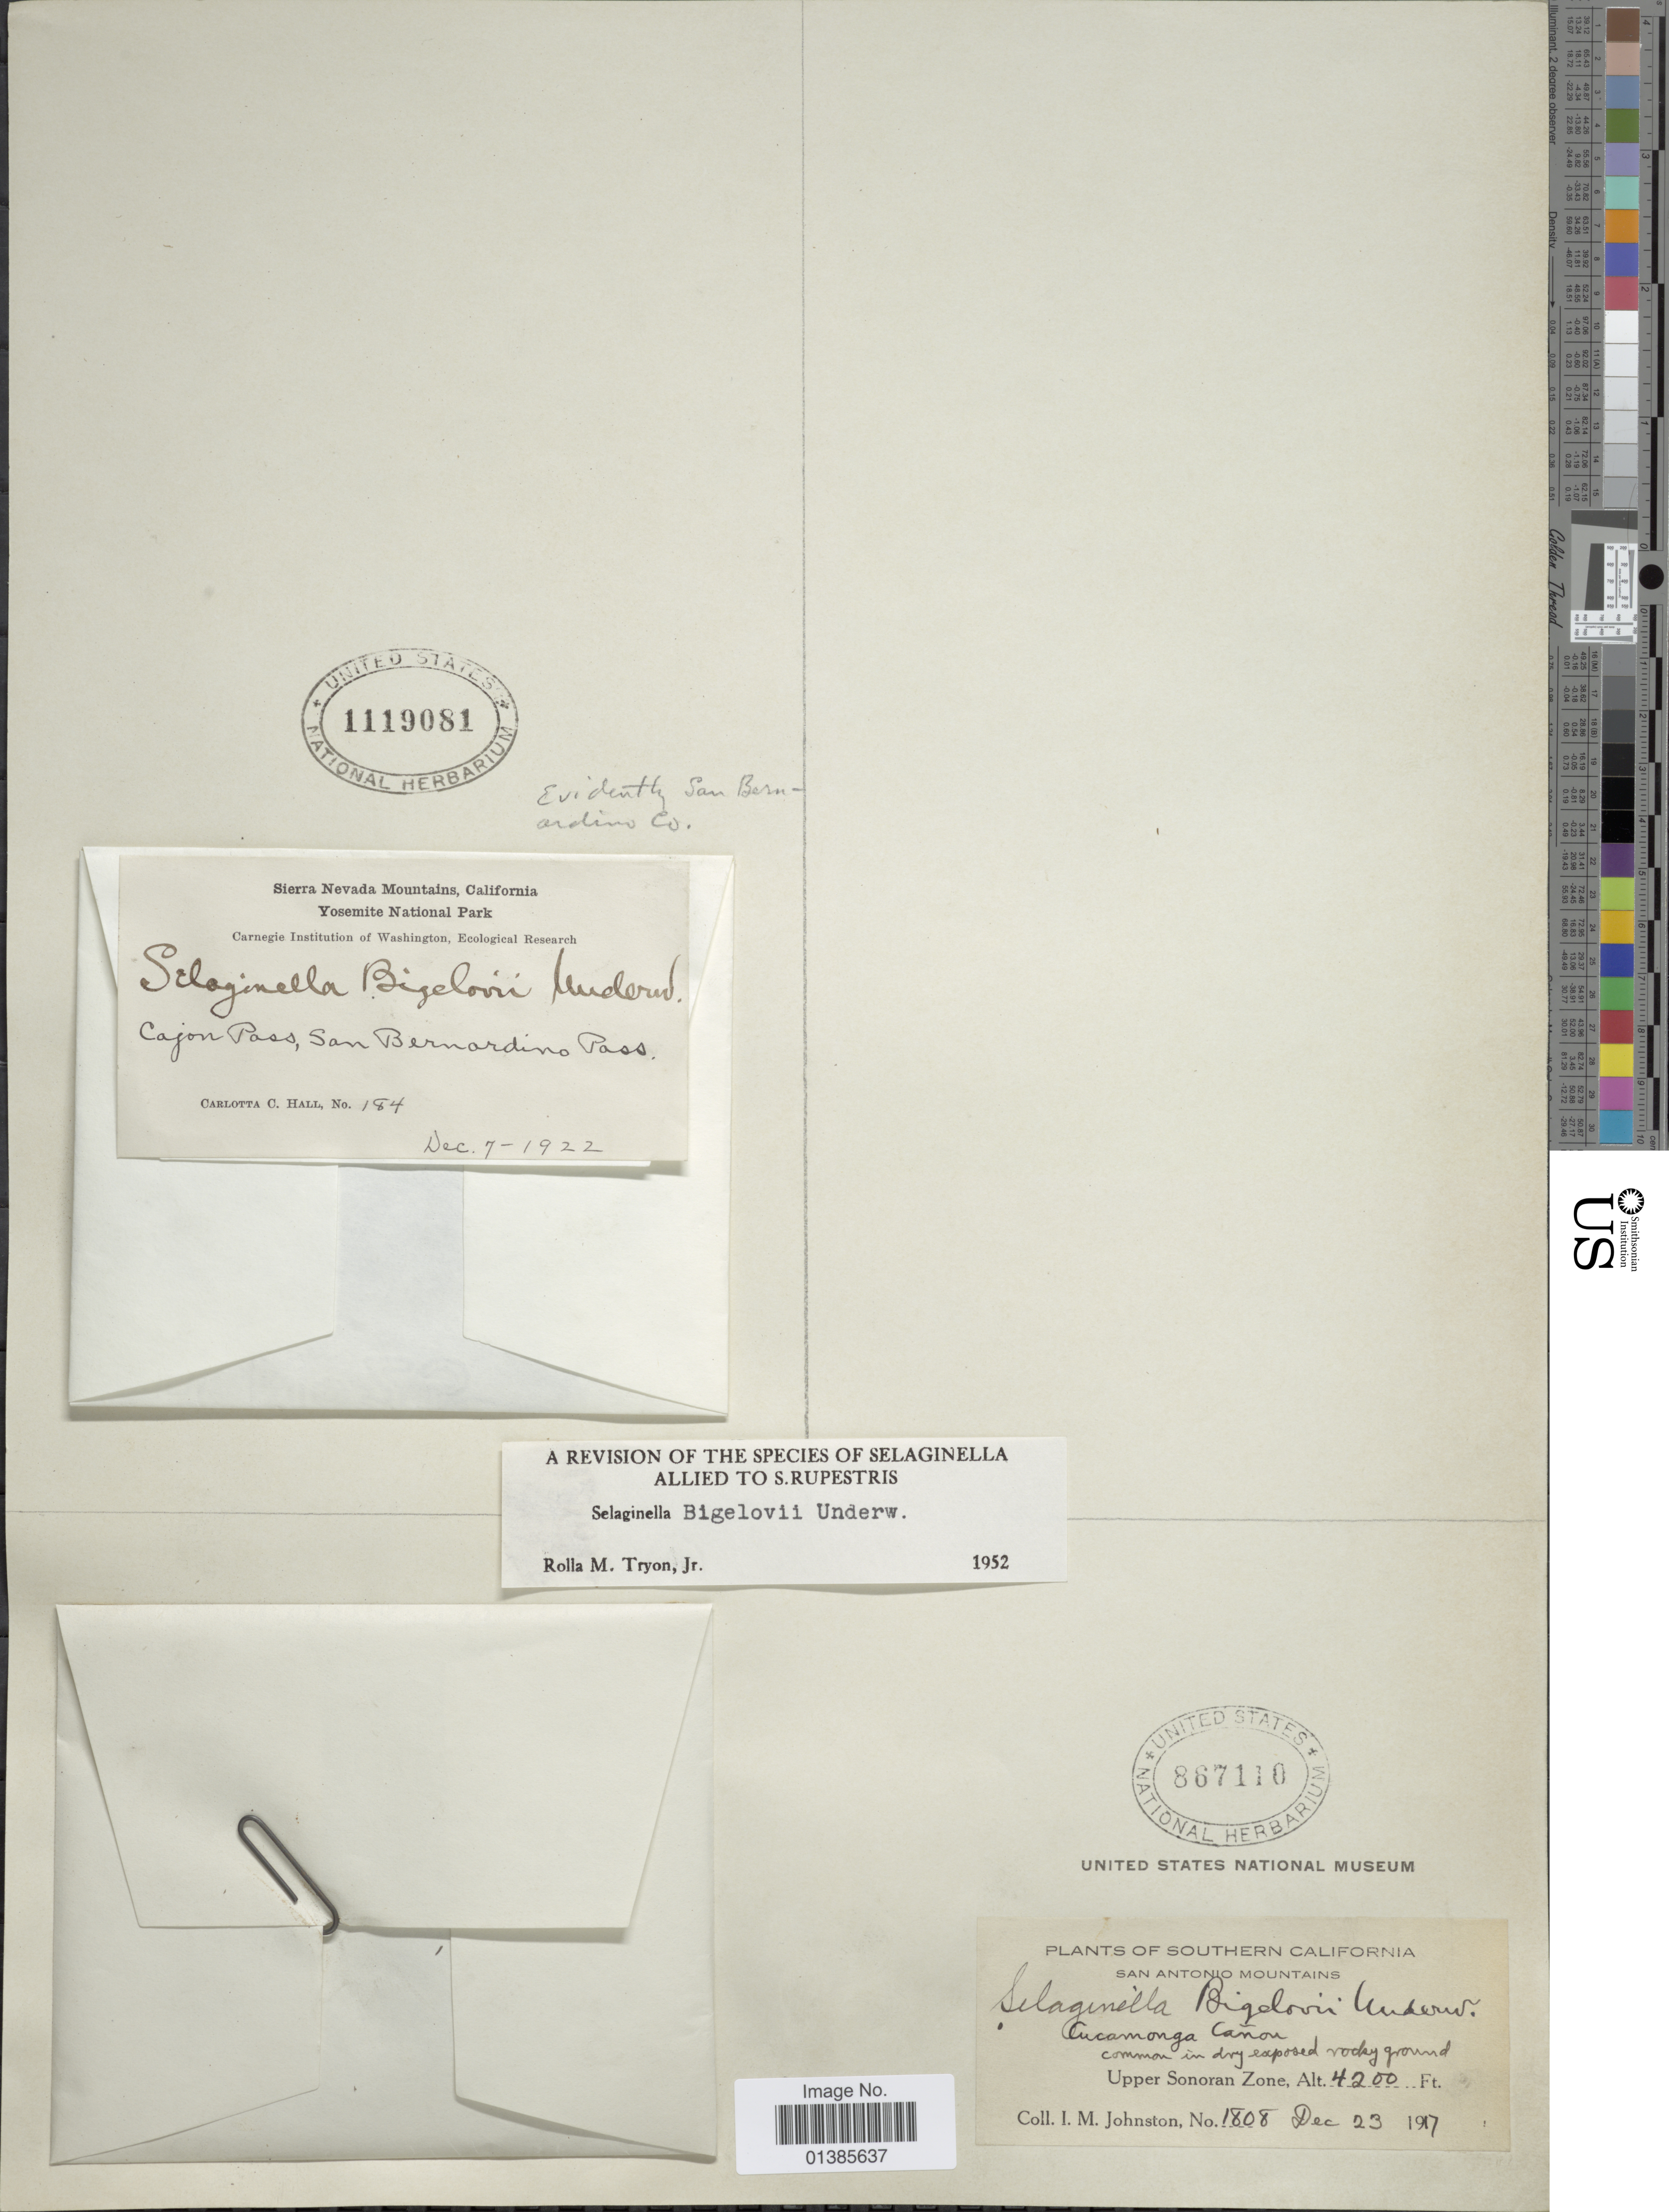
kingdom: Plantae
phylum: Tracheophyta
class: Lycopodiopsida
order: Selaginellales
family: Selaginellaceae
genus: Selaginella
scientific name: Selaginella bigelovii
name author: Underw.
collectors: C. C. Hall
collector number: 184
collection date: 1922-12-07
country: United States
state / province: California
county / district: Mariposa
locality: Sierra Nevada Mountains. Yosemite National Park. Cajon Pass, San Bernardino Pass.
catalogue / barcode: US 1119081-2